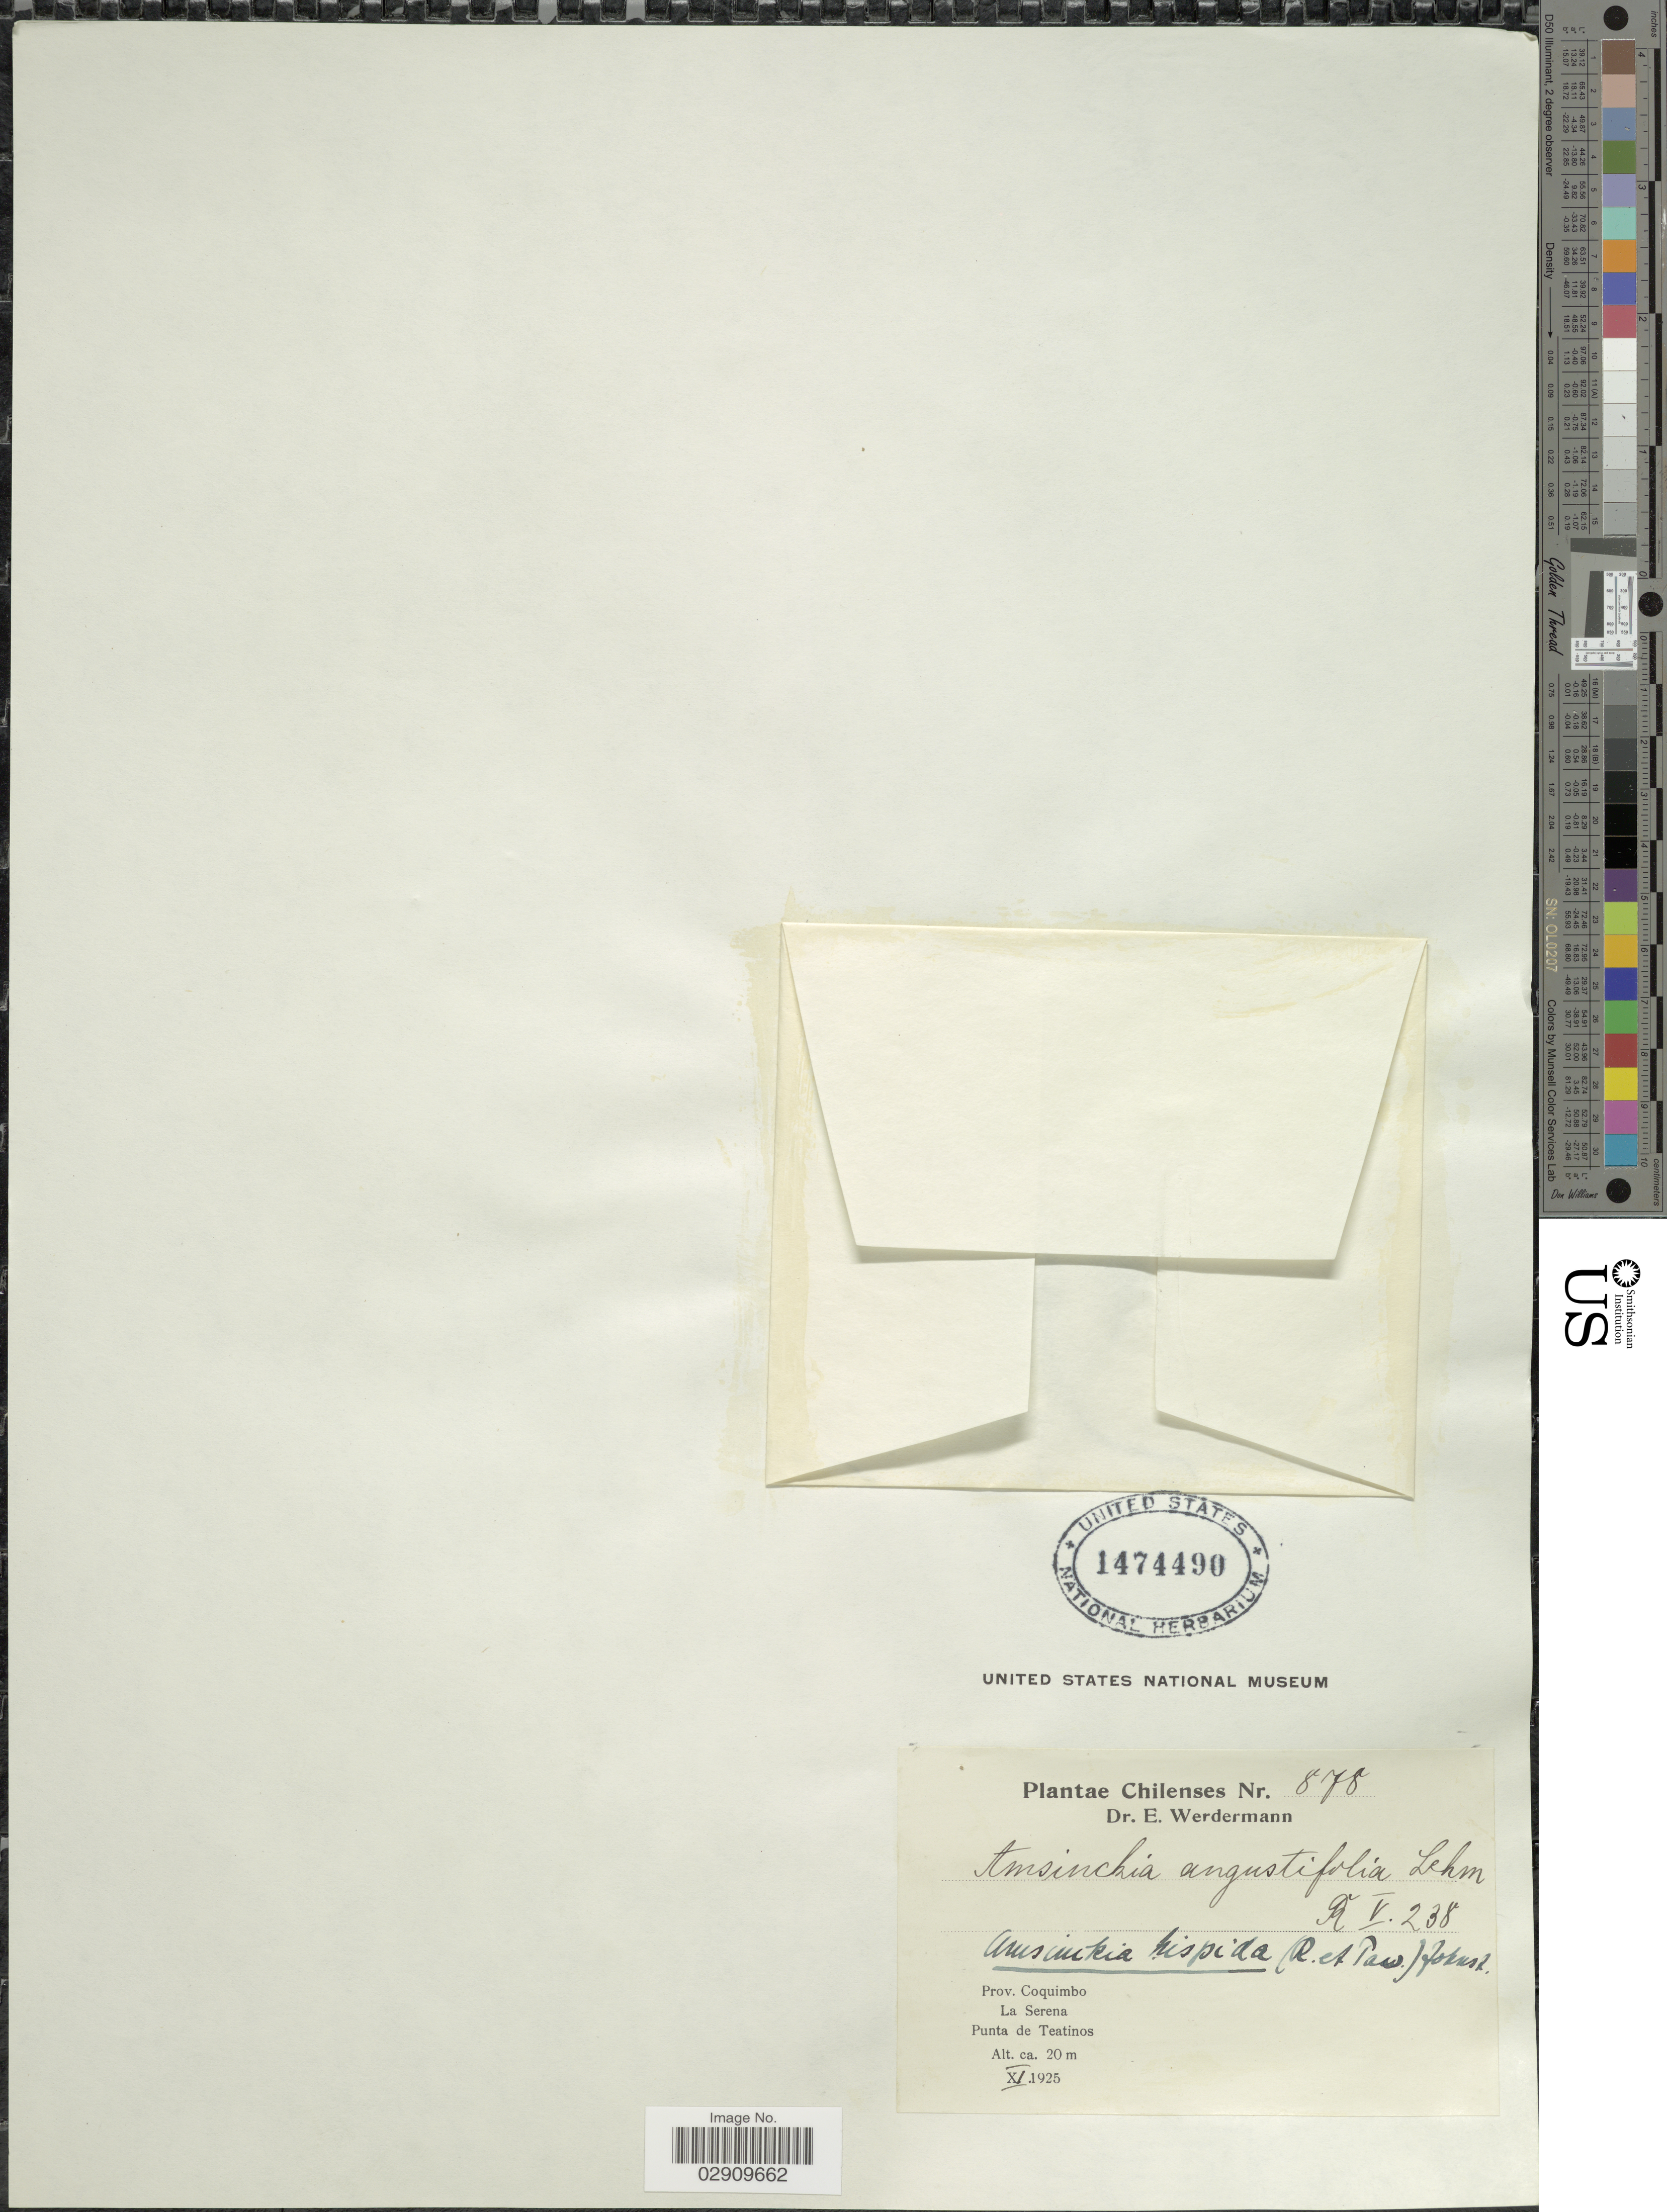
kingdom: Plantae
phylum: Tracheophyta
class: Magnoliopsida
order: Boraginales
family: Boraginaceae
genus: Amsinckia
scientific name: Amsinckia calycina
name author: (Moris) Chater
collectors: E. Werdermann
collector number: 878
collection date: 1925-11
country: Chile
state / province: Coquimbo (IV)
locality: Prov. Coquimbo, La Serena, Punta de Teatinos.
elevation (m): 20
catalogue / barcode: US 1474490